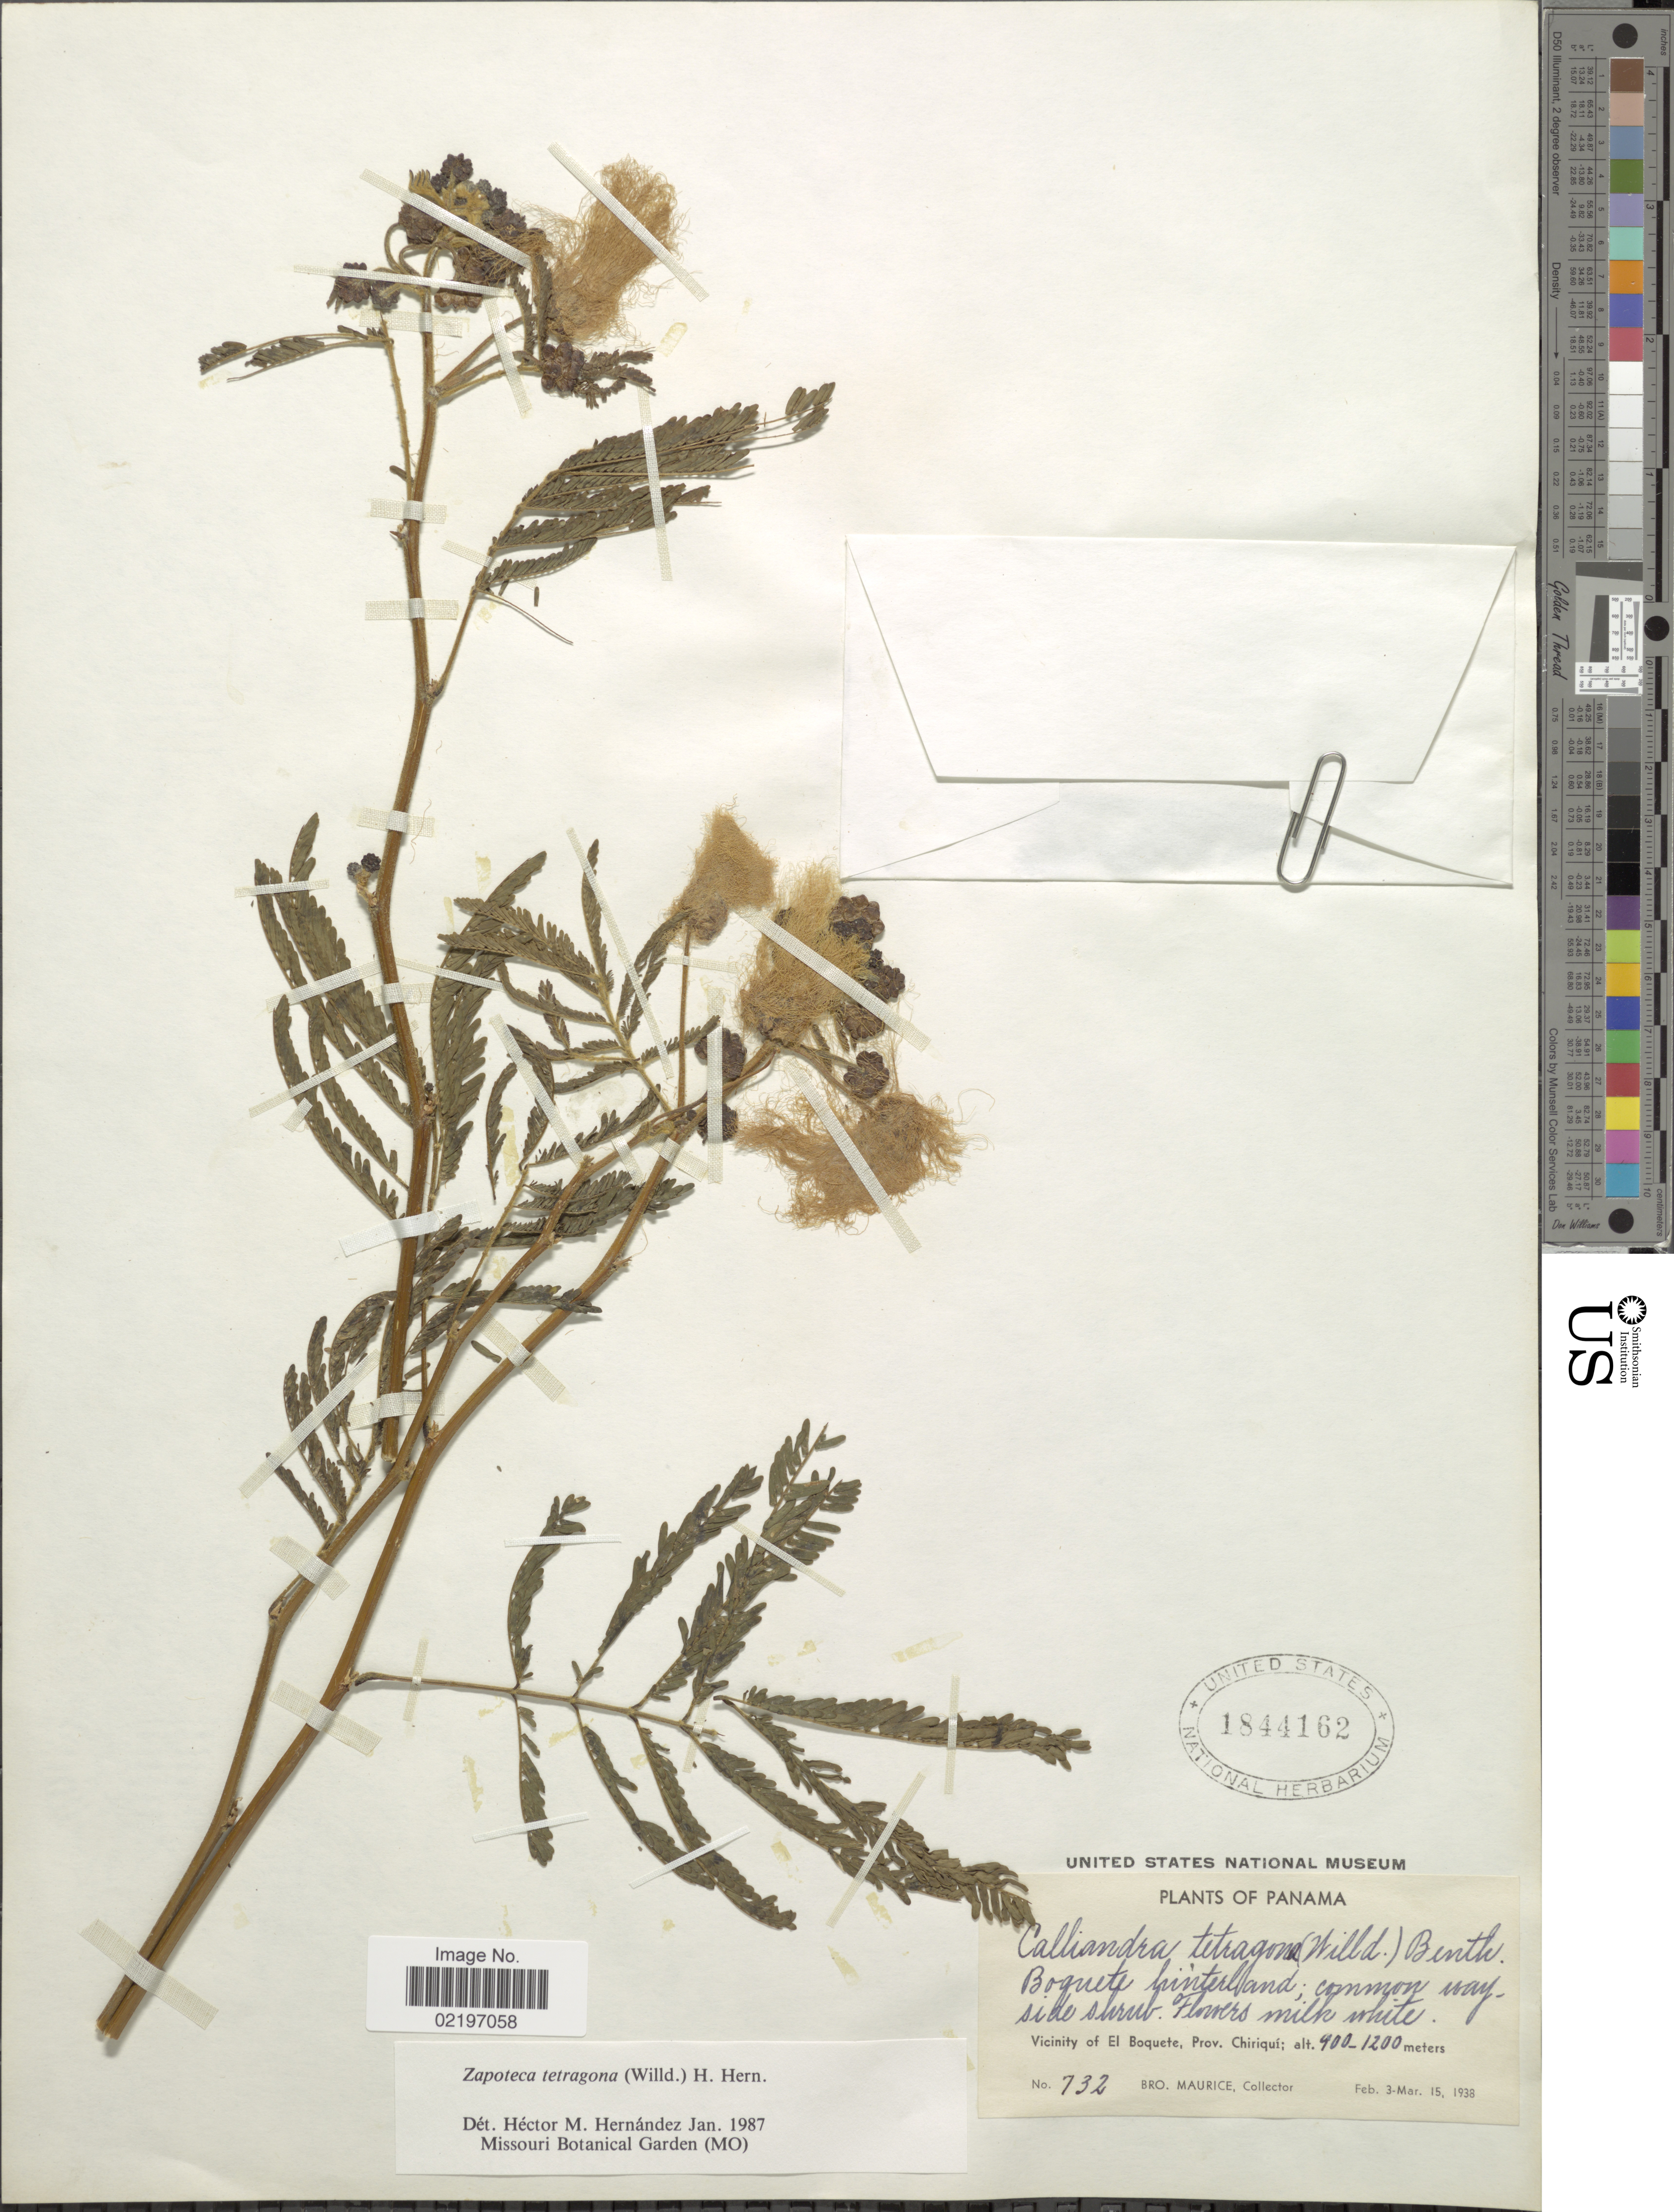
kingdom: Plantae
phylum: Tracheophyta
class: Magnoliopsida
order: Fabales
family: Fabaceae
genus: Zapoteca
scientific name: Zapoteca tetragona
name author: (Willd.) H.M. Hern.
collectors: B. Maurice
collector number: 732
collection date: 1938-02-03/1938-03-15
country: Panama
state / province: Chiriqui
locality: Vicinity of El Boquete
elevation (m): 900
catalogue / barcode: US 1844162